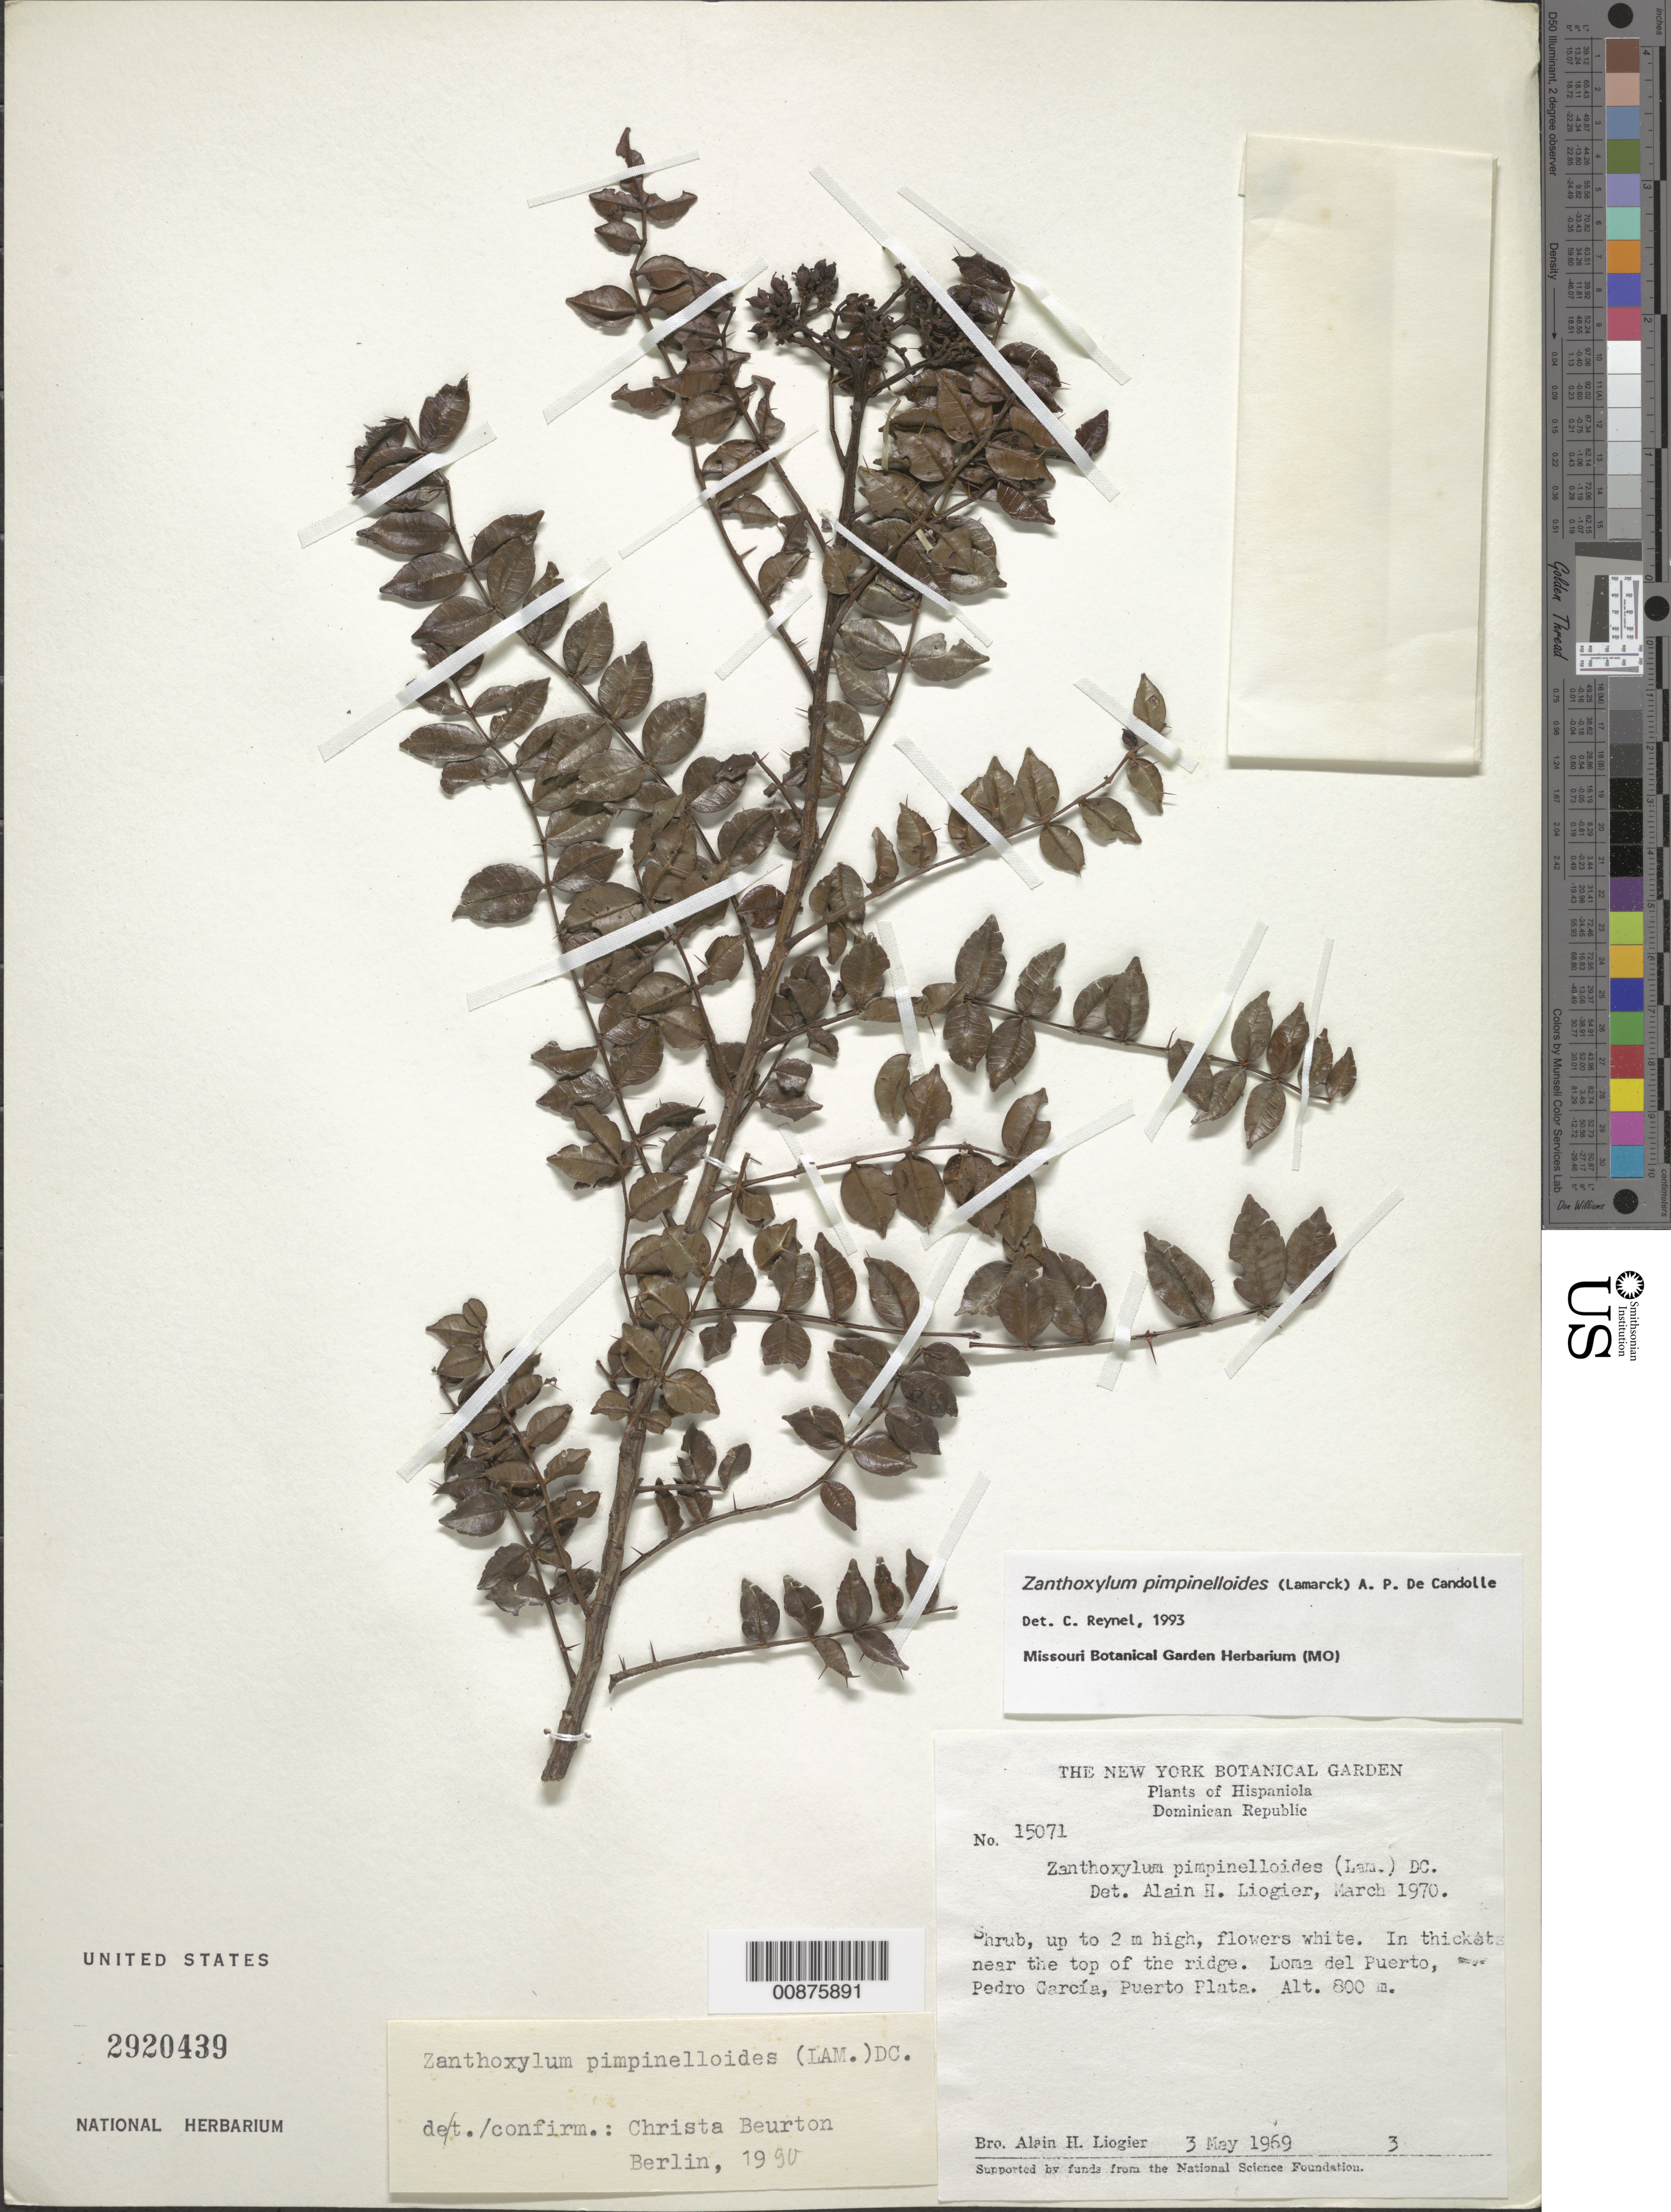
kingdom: Plantae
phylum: Tracheophyta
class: Magnoliopsida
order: Sapindales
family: Rutaceae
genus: Zanthoxylum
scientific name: Zanthoxylum pimpinelloides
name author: (Lam.) DC.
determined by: Reynel, Carlos A., (MO), Missouri Botanical Garden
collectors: A. H. Liogier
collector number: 15071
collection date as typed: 03 May 1969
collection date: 1969-05-03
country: Dominican Republic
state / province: Puerto Plata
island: Hispaniola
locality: Loma del Puerto, Pedro García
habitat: In thickets near the top of the ridge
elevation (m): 800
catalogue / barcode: US 2920439